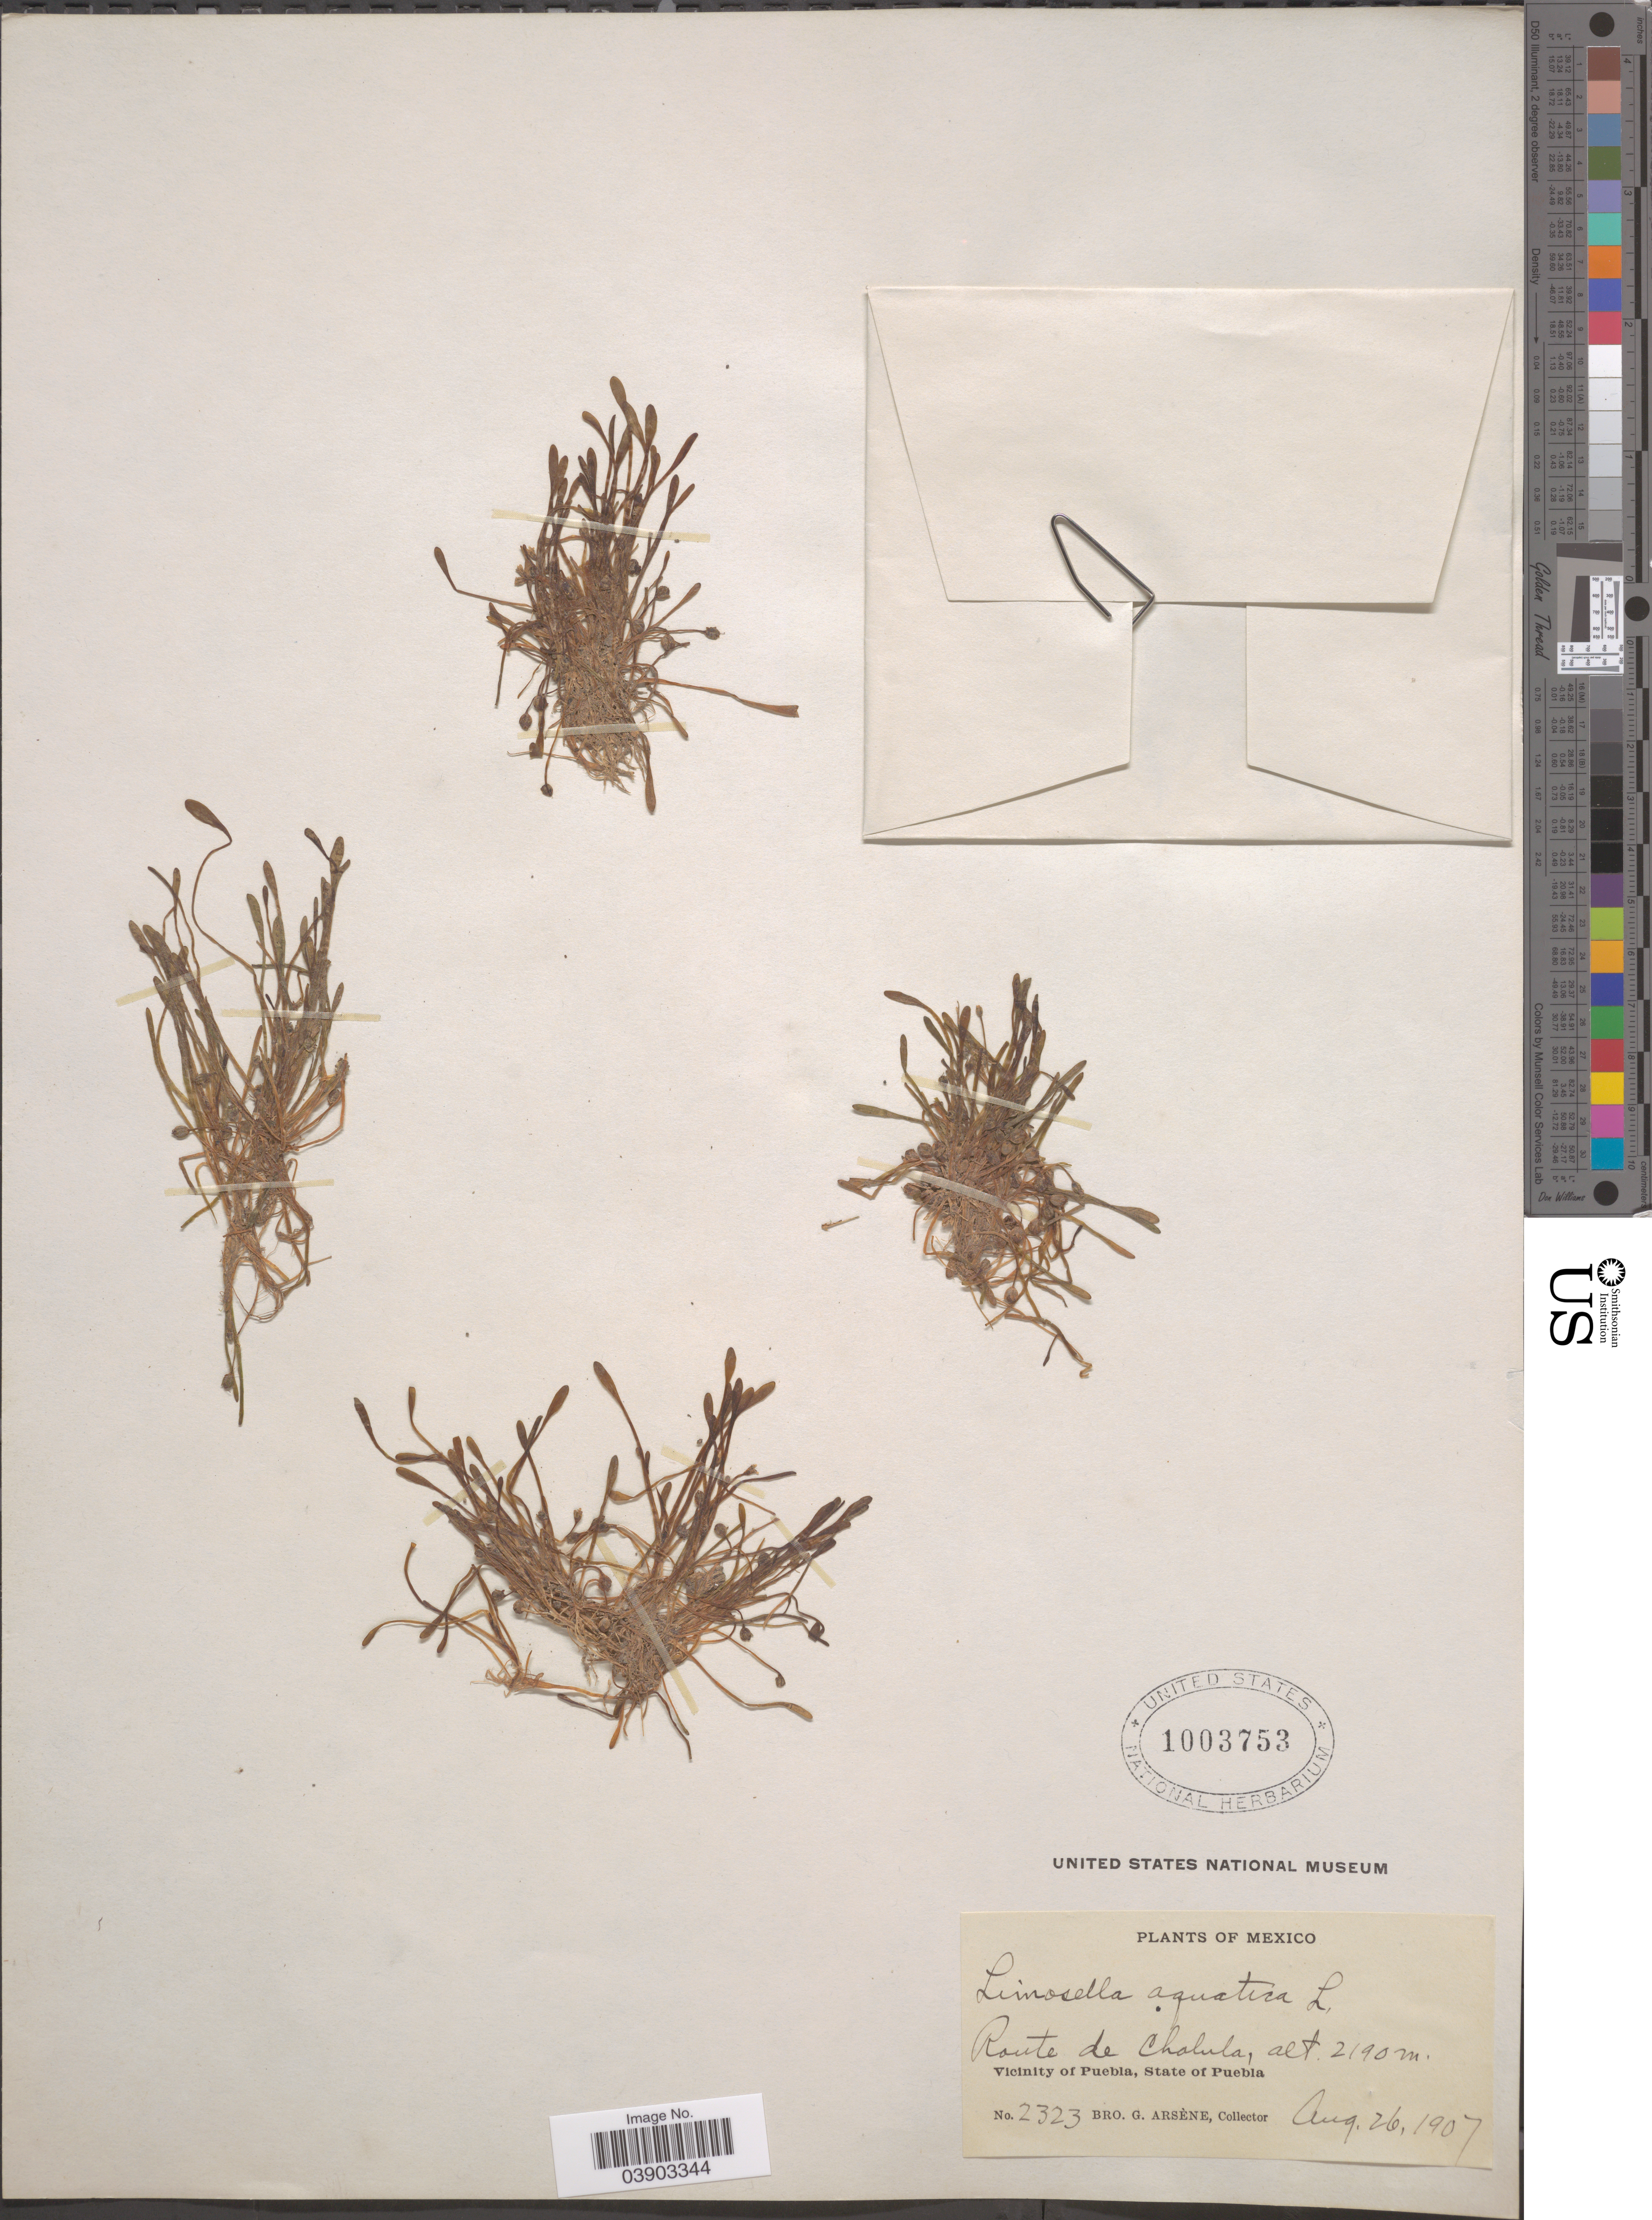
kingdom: Plantae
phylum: Tracheophyta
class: Magnoliopsida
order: Lamiales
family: Scrophulariaceae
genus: Limosella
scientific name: Limosella aquatica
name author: L.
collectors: Bro. G. Arsène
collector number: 2323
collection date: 1907-08-26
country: Mexico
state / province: Puebla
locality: Route de Chalula, Vicinity of Puebla.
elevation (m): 2190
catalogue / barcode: US 1003753